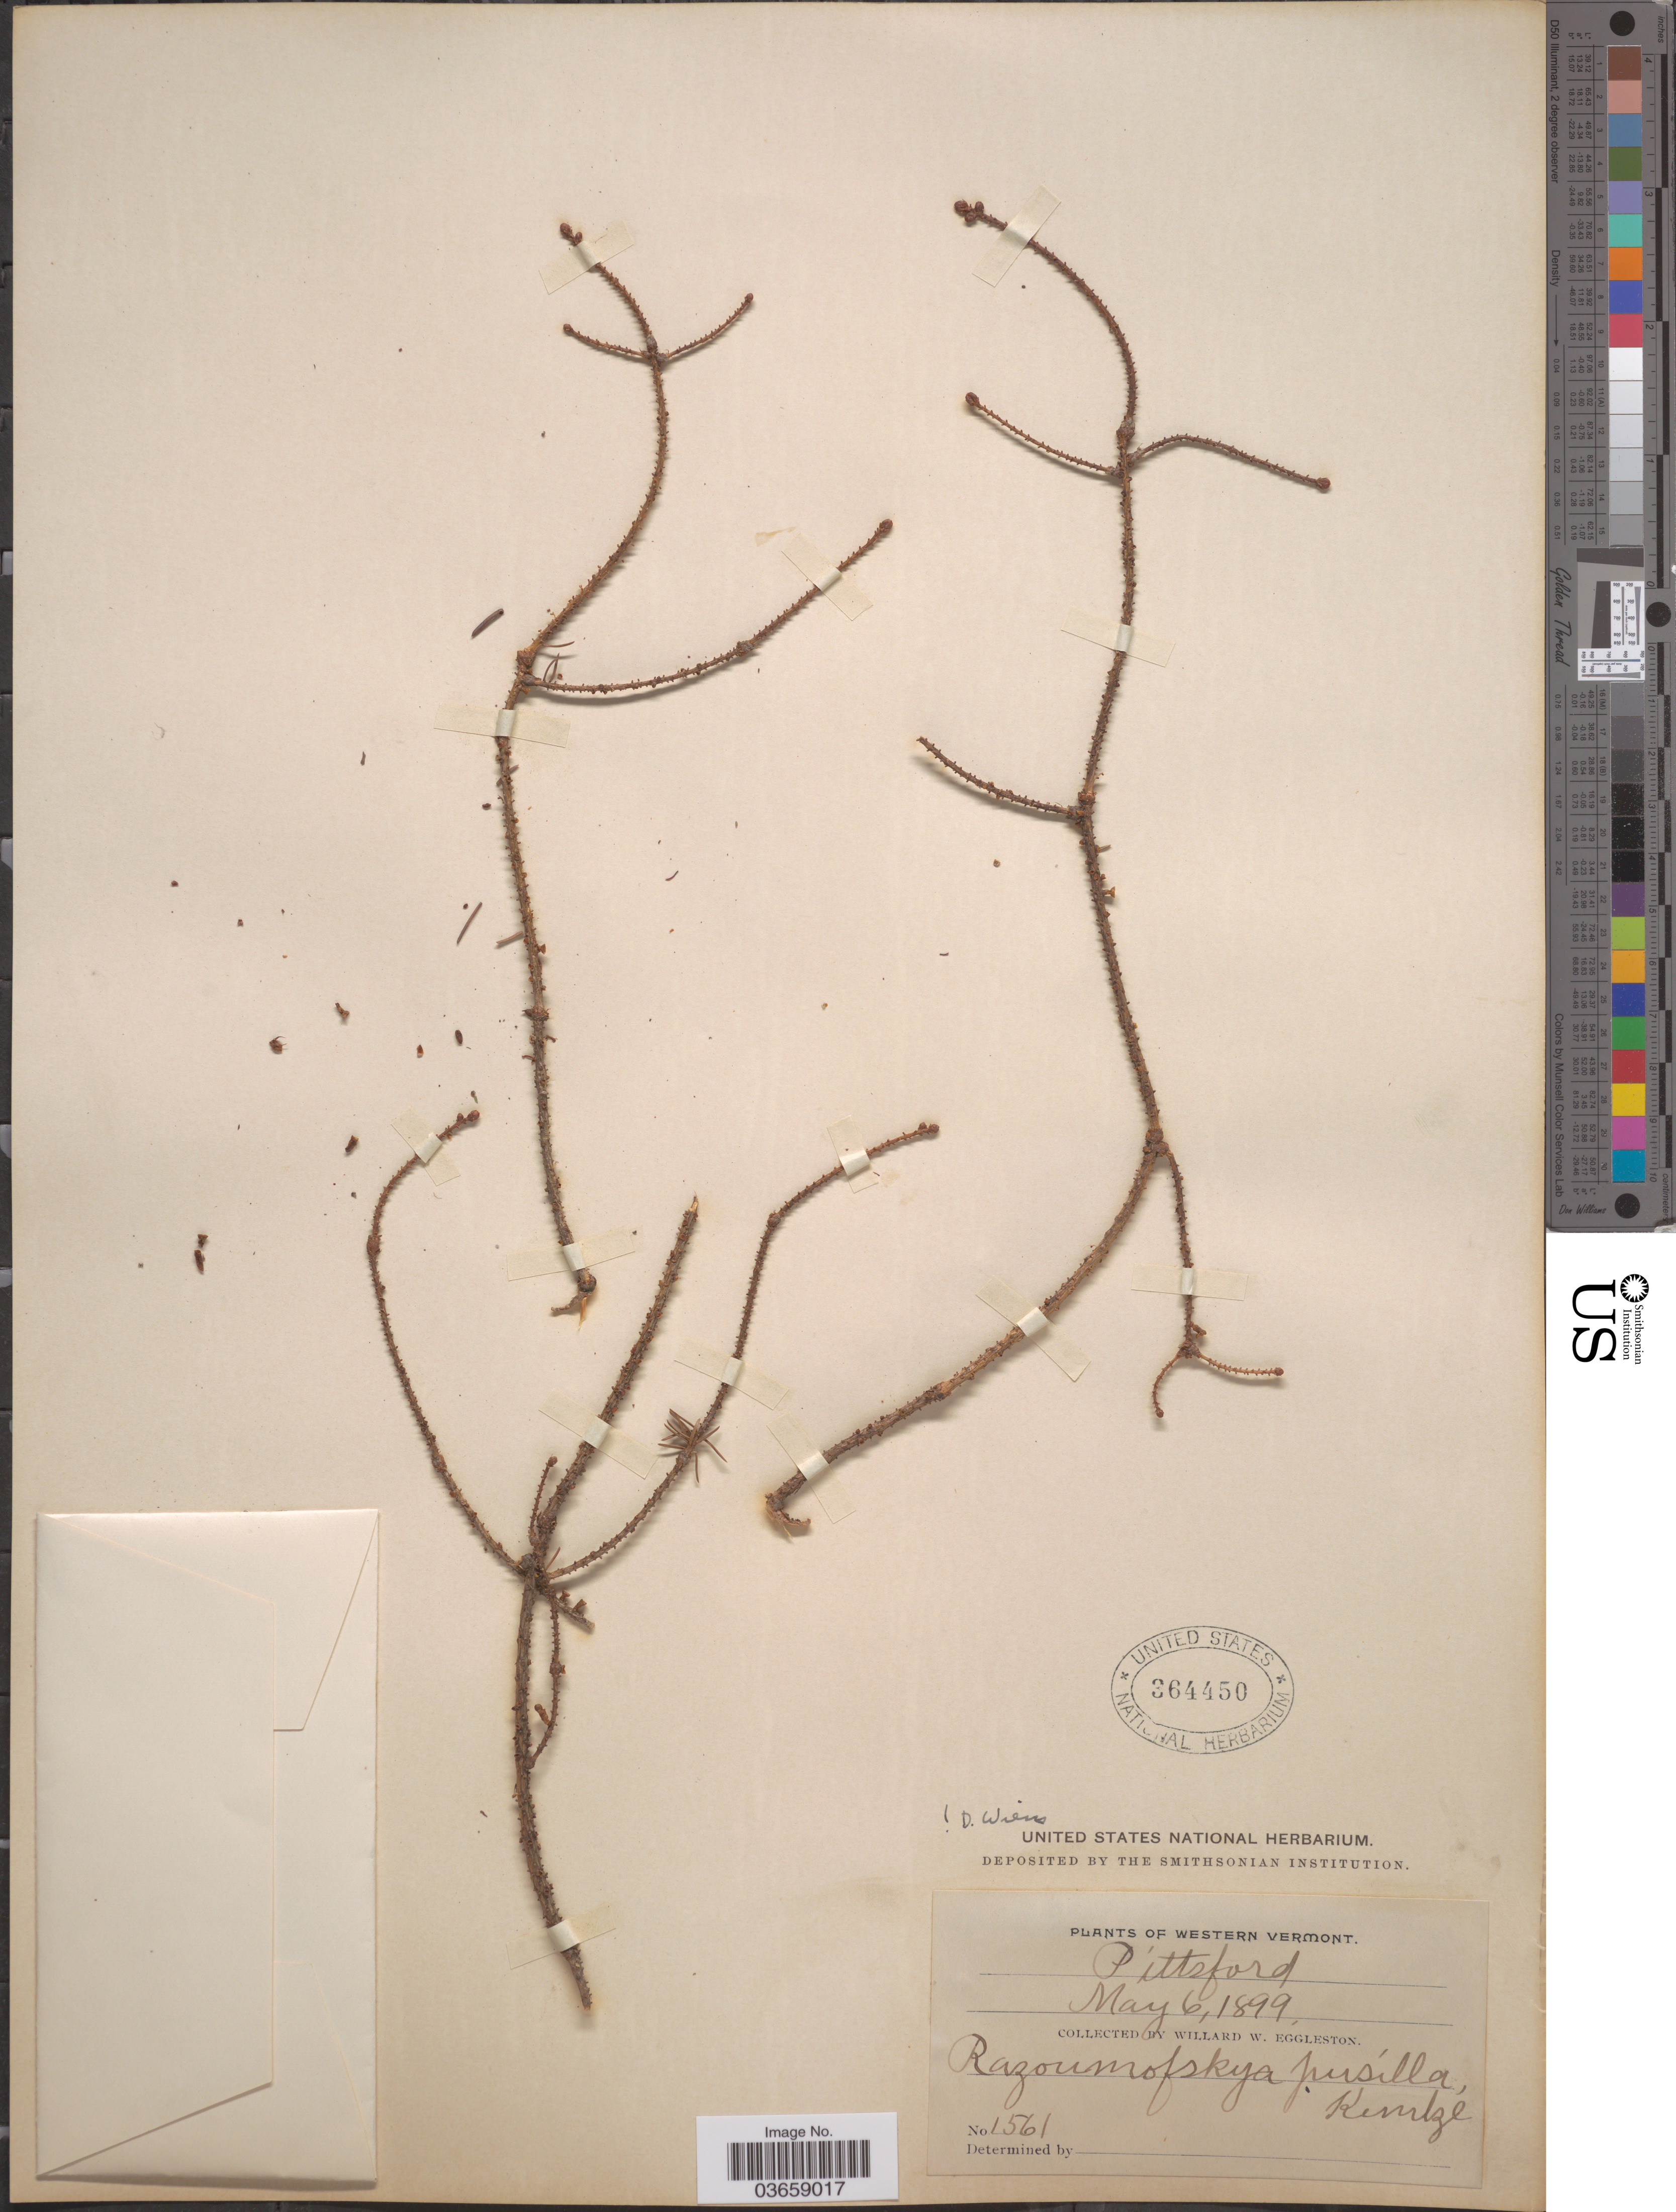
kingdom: Plantae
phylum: Tracheophyta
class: Magnoliopsida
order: Santalales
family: Viscaceae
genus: Arceuthobium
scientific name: Arceuthobium pusillum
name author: Peck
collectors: W. W. Eggleston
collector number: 1561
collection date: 1899-05-06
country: United States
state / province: Vermont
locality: Western Vermont. Pittsford.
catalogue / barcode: US 364450